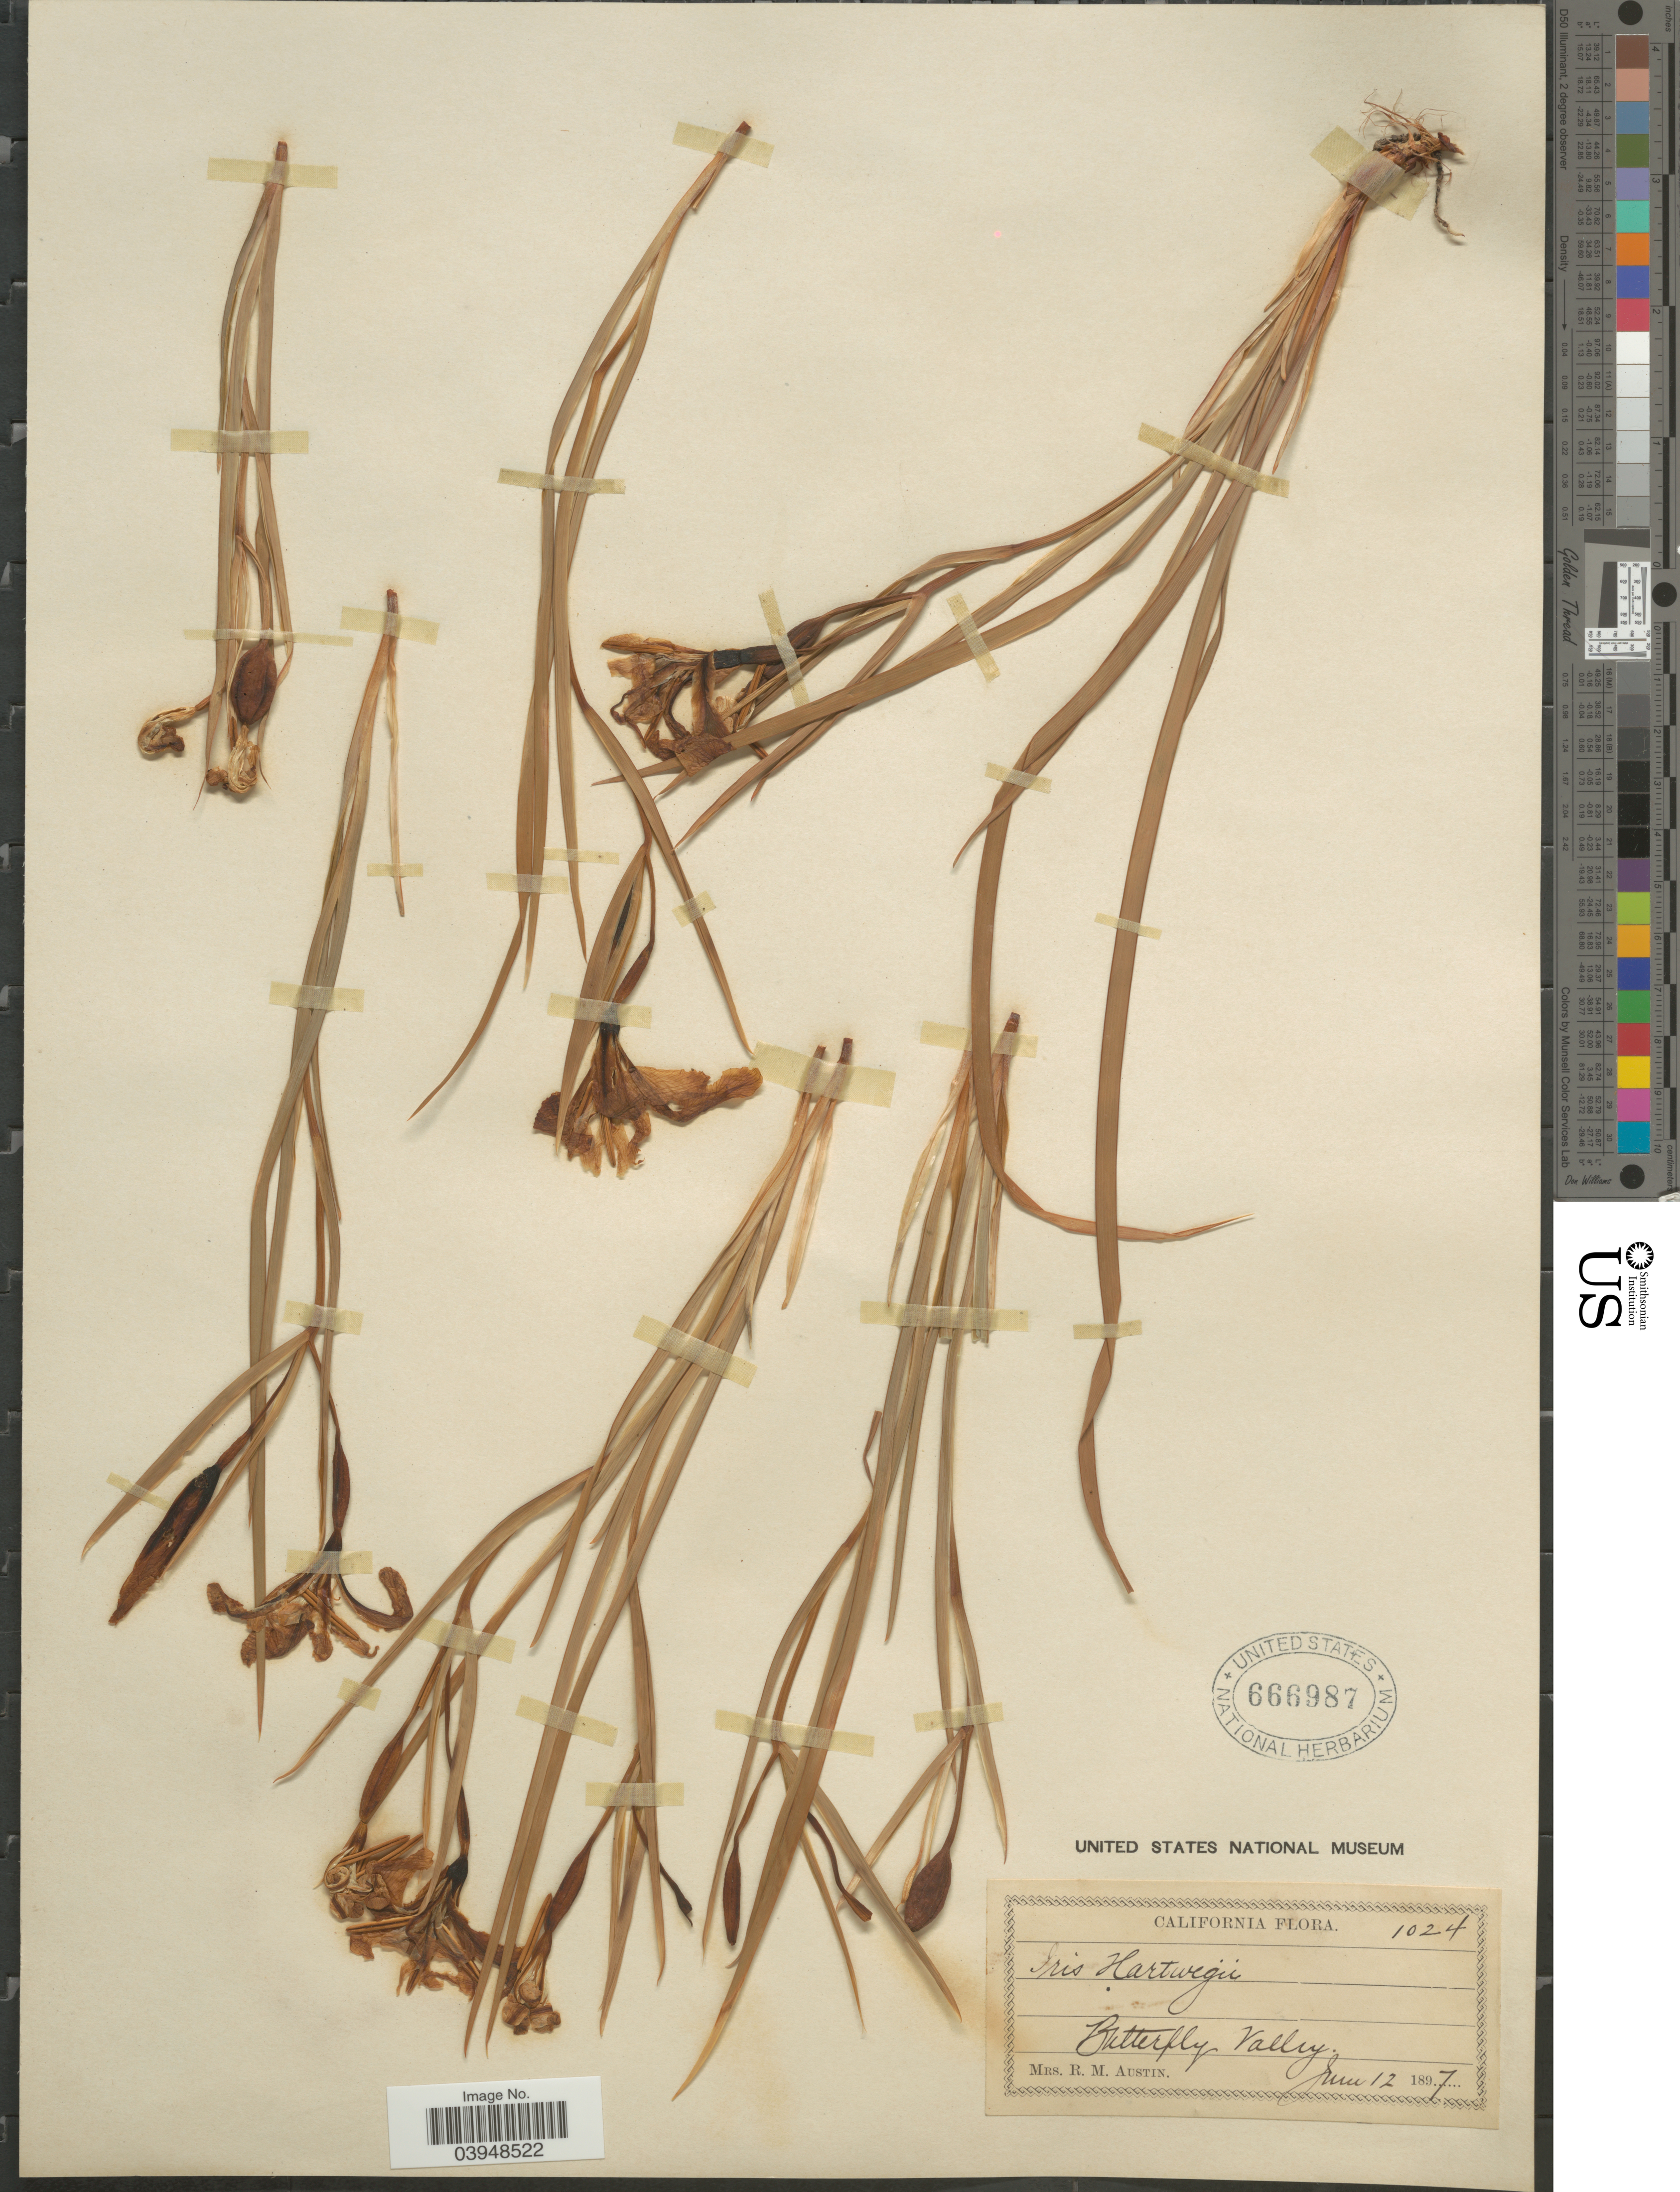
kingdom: Plantae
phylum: Tracheophyta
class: Liliopsida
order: Asparagales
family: Iridaceae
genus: Iris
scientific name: Iris hartwegii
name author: Baker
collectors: R. Austin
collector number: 1024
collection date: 1897-06-12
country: United States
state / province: California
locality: Butterfly Valley.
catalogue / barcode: US 666987